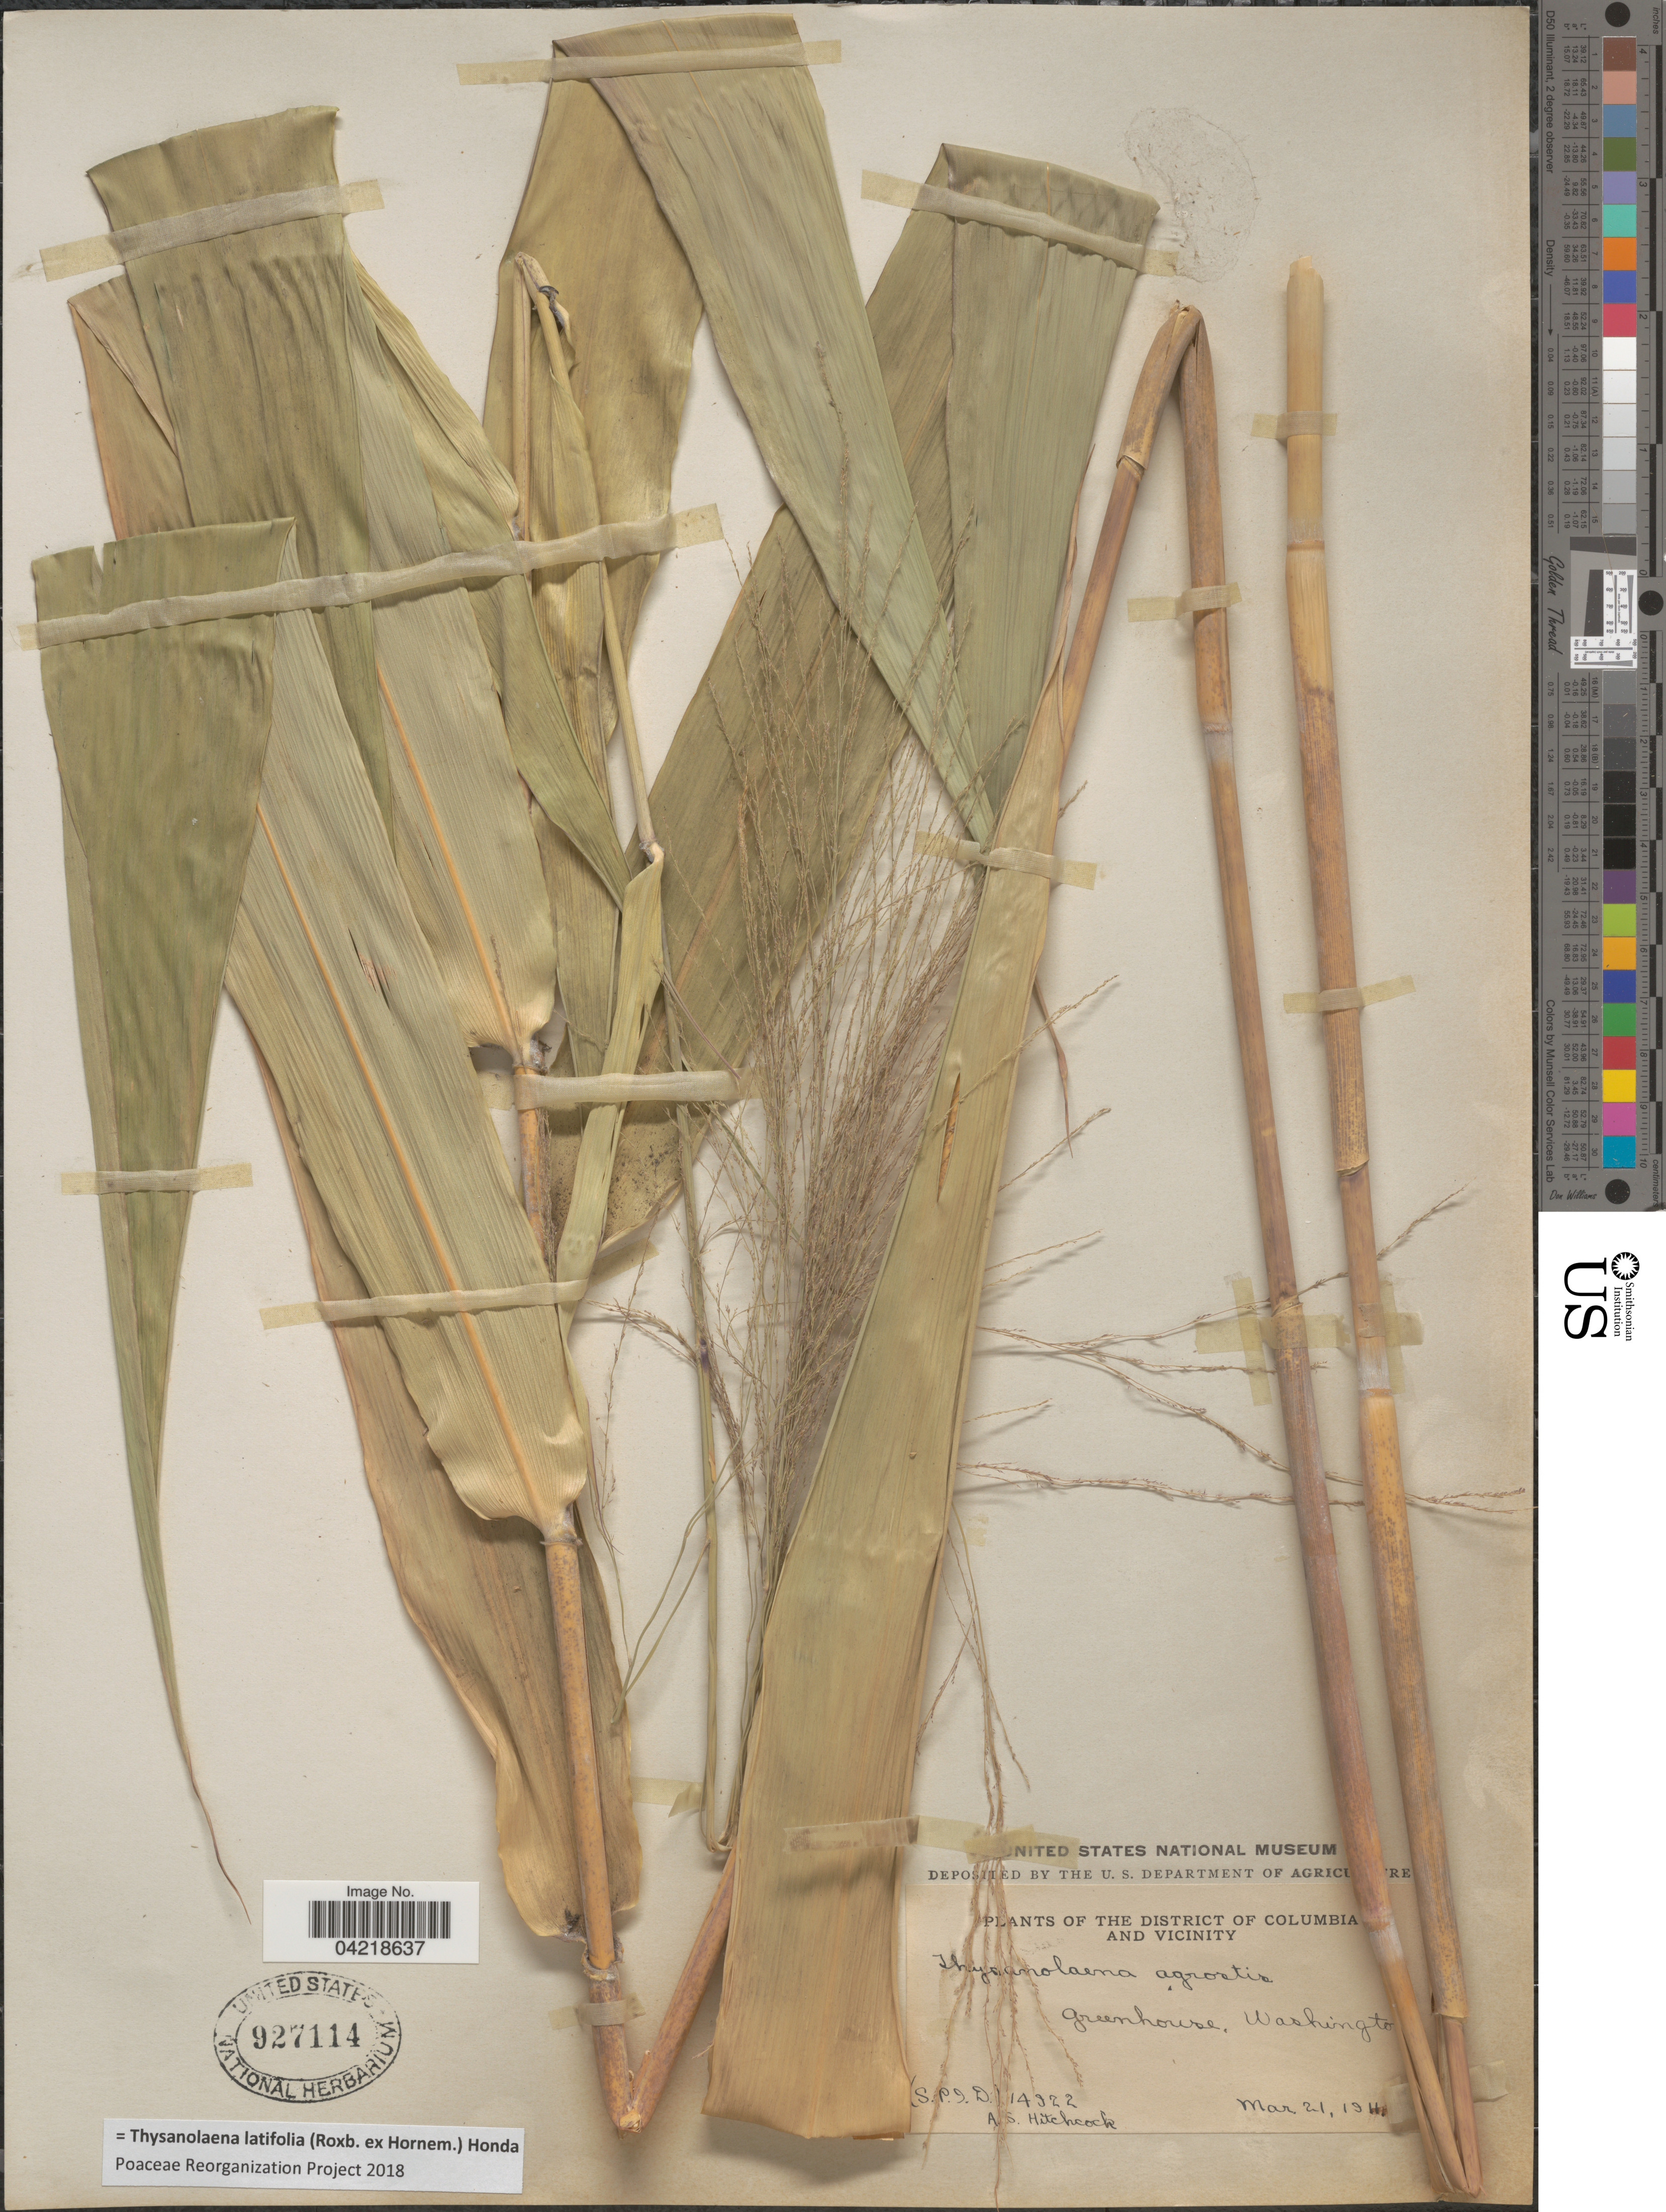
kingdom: Plantae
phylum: Tracheophyta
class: Liliopsida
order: Poales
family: Poaceae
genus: Thysanolaena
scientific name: Thysanolaena latifolia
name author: (Roxb. ex Hornem.) Honda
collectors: A. S. Hitchcock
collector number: SPID14322*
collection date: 1941-03-21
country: United States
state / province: District of Columbia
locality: The District of Columbia and Vicinity. Greenhouse, Washington [illegible text].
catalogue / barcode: US 927114